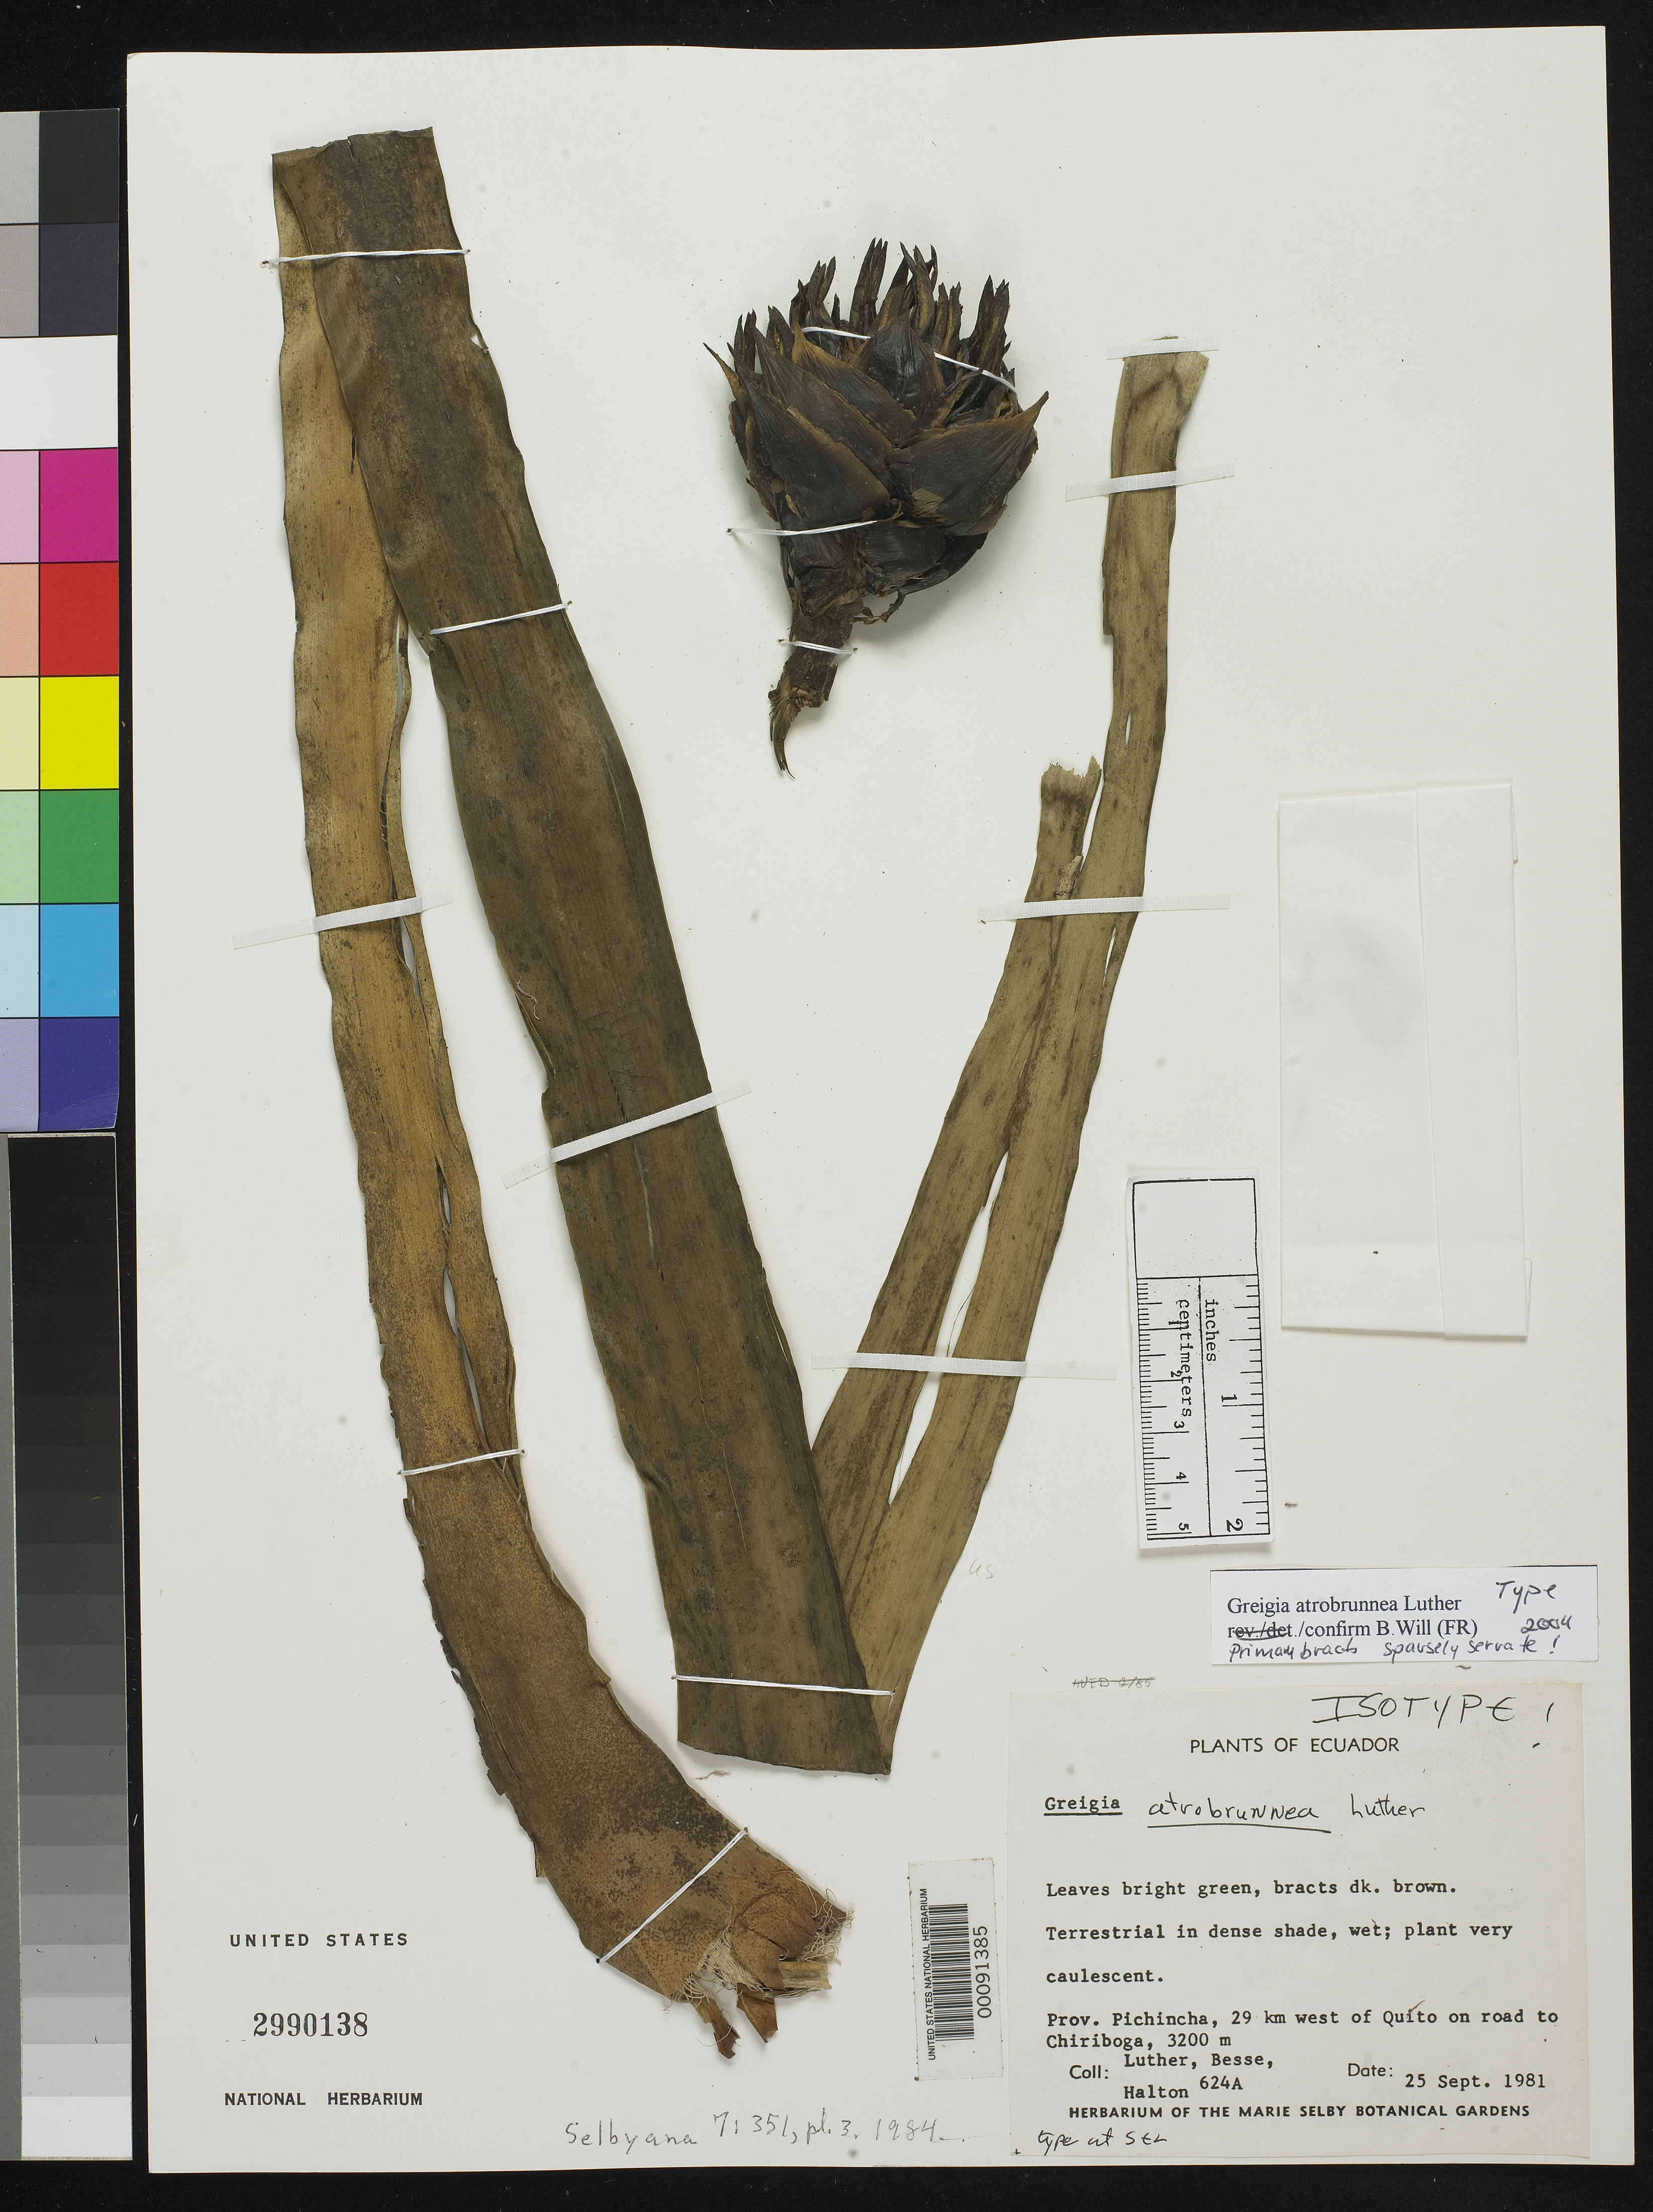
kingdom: Plantae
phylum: Tracheophyta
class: Liliopsida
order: Poales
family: Bromeliaceae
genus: Greigia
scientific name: Greigia atrobrunnea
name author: H. Luther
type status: Isotype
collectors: Harry E. Luther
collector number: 624 a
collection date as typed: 25 Sep 1981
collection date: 1981-09-25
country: Ecuador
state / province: Pichincha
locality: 29 km W ofQuito on road to Chiribogo.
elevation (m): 3200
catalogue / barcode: US 2990138